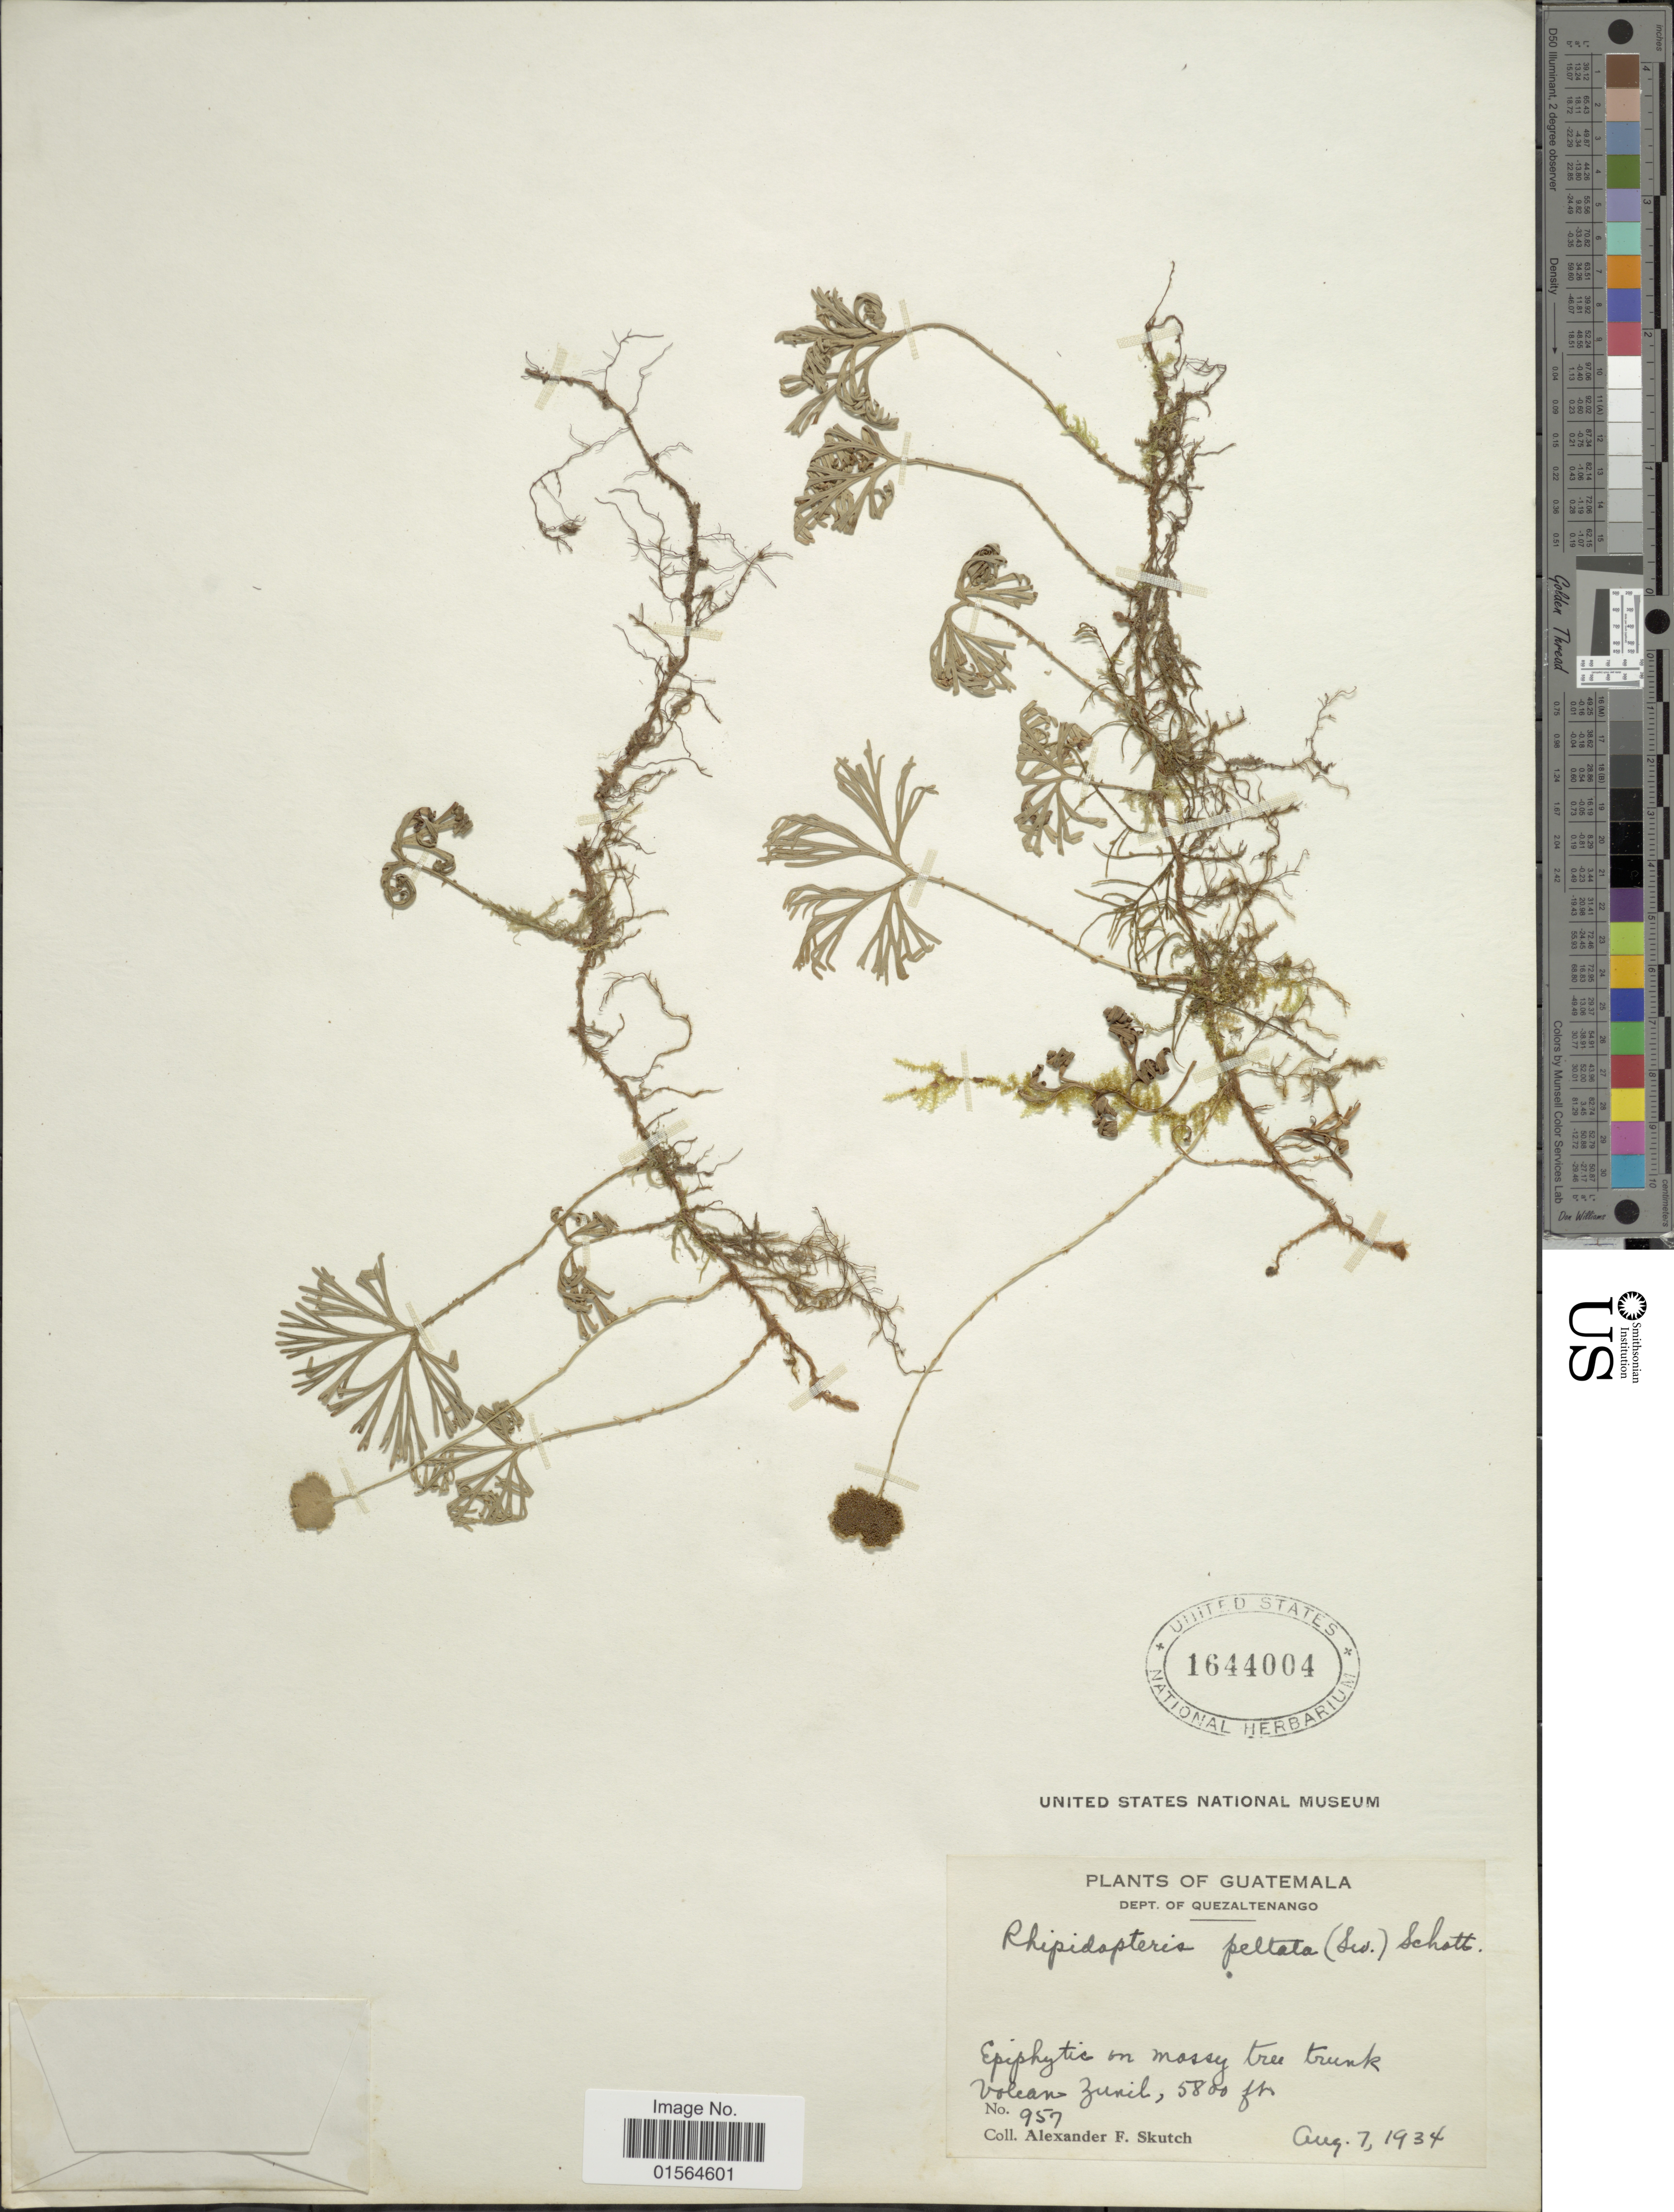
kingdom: Plantae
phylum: Tracheophyta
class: Polypodiopsida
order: Polypodiales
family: Dryopteridaceae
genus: Elaphoglossum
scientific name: Elaphoglossum peltatum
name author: (Sw.) Urb.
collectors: A. F. Skutch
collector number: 957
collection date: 1934-08-07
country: Guatemala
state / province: Quetzaltenango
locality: Epiphytic in mossy tree trunk, Volcan Zunil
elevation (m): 1768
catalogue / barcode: US 1644004